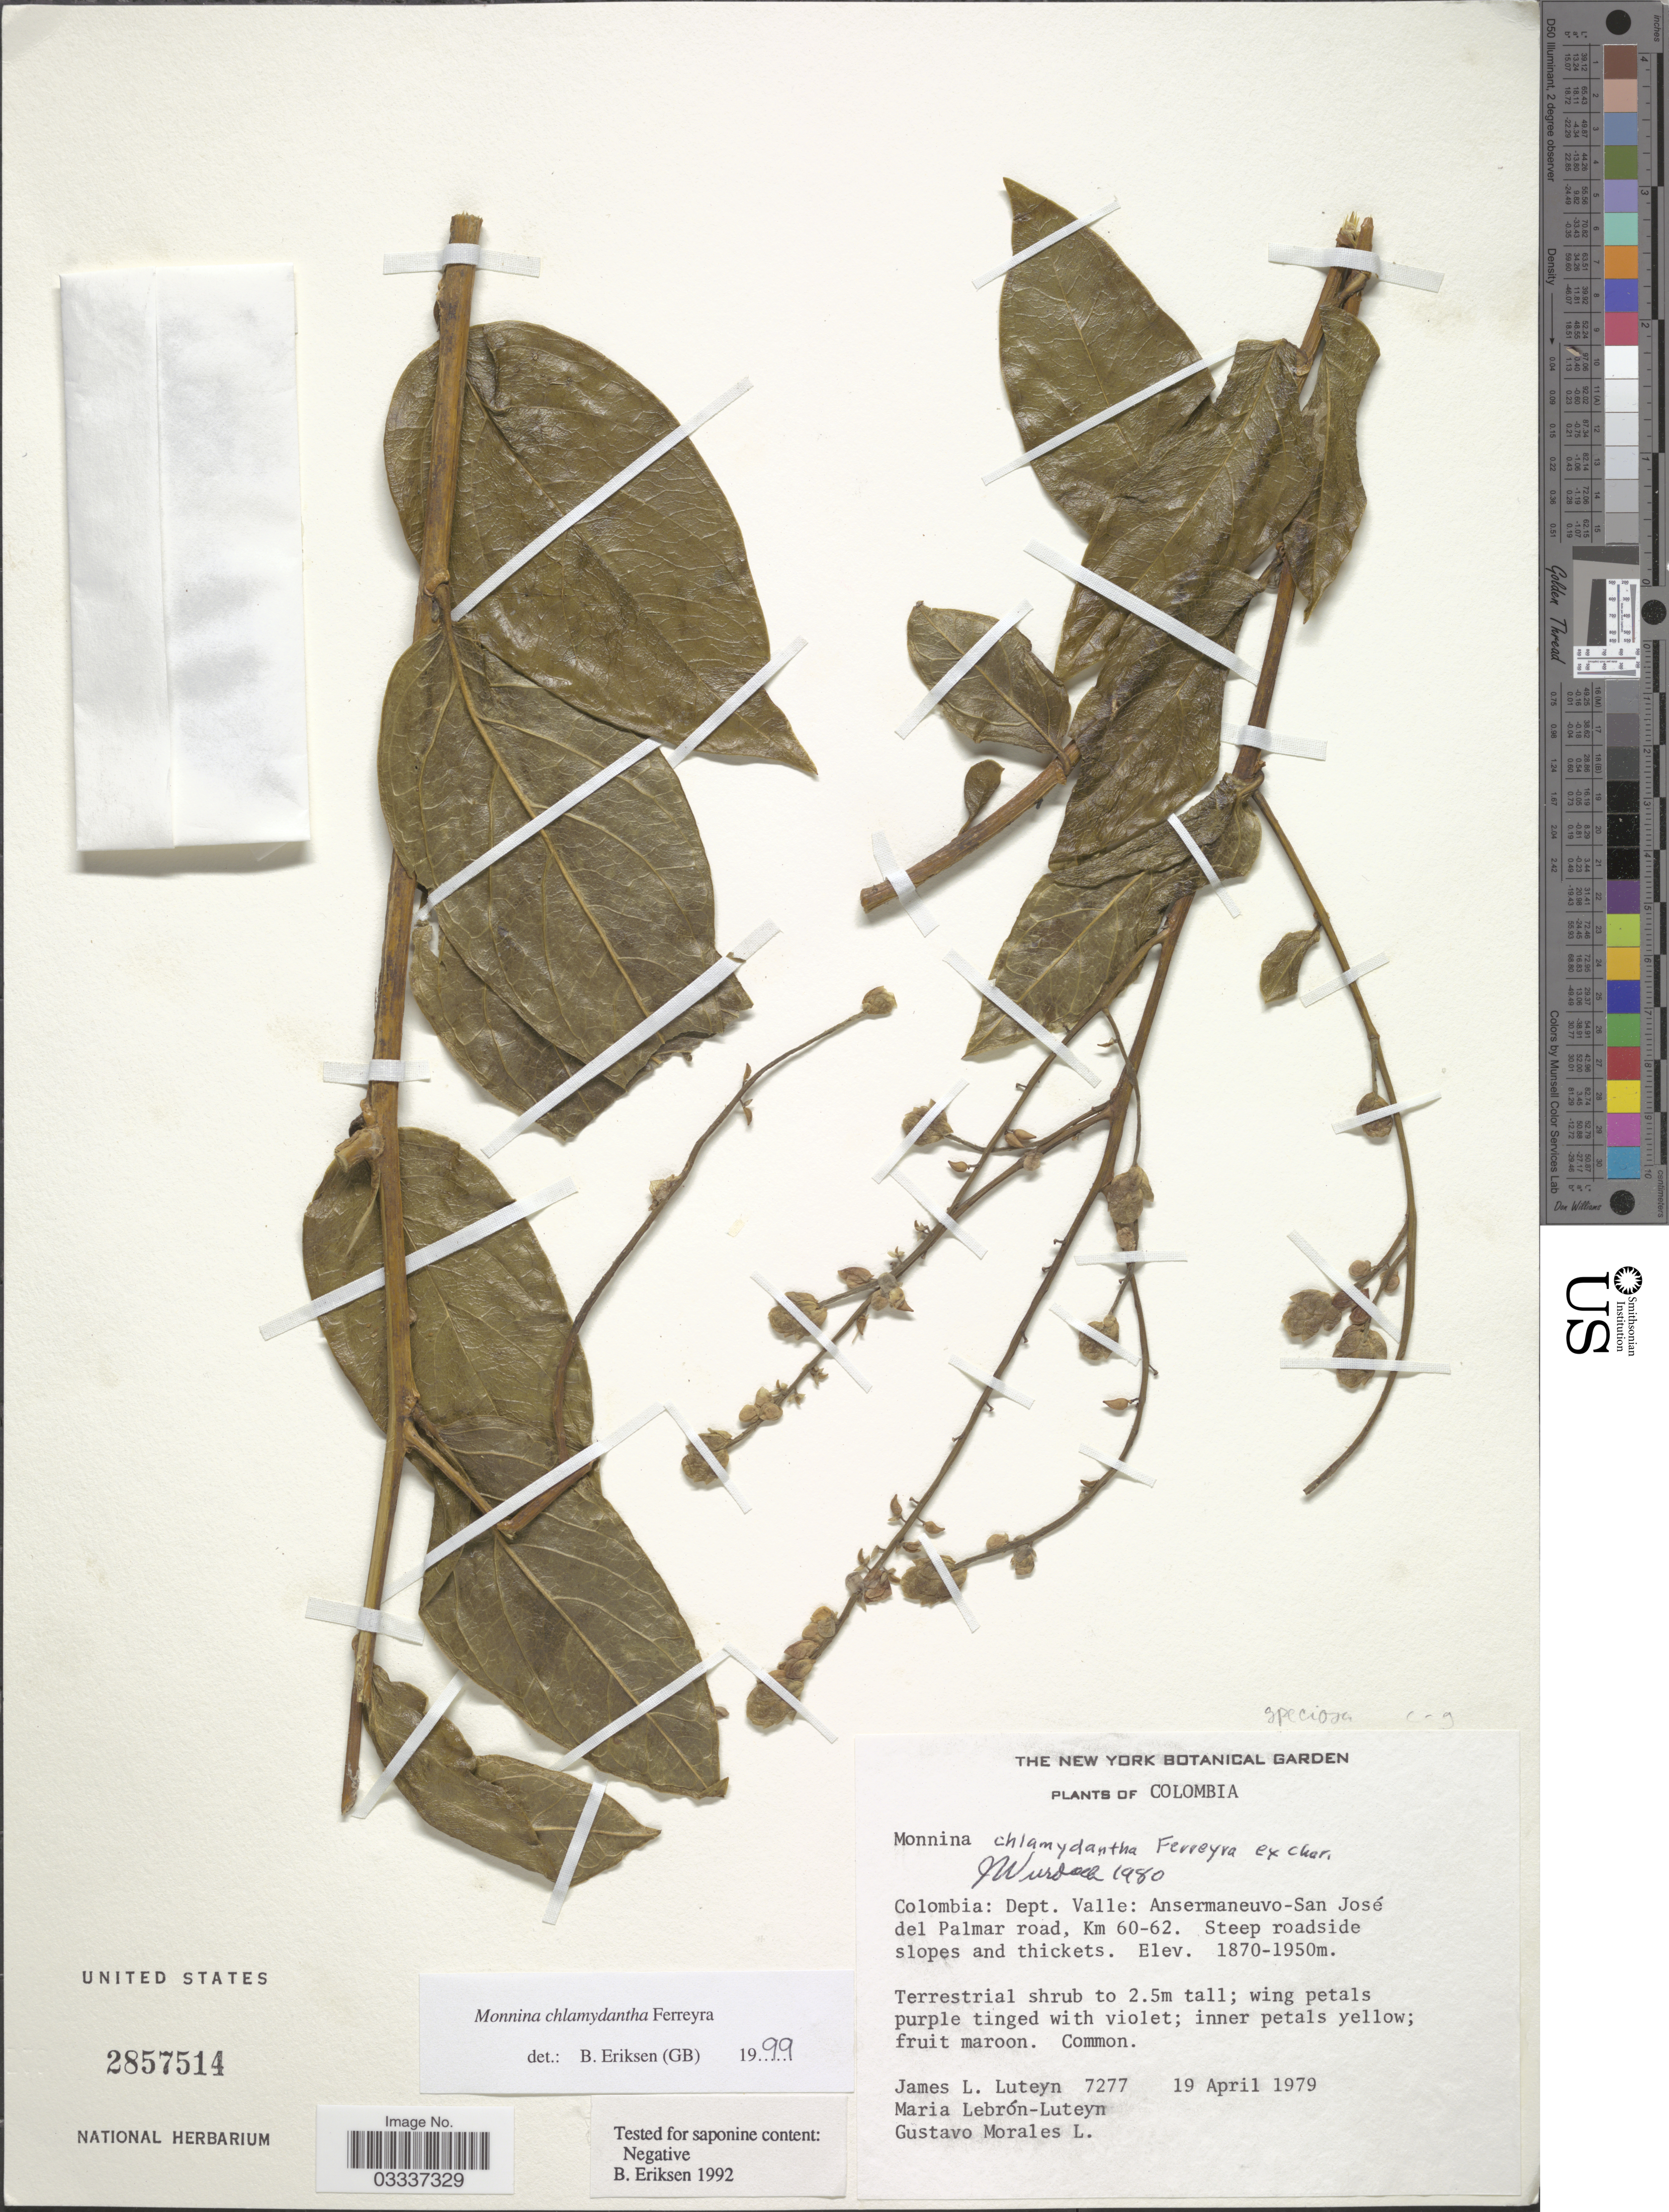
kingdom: Plantae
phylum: Tracheophyta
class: Magnoliopsida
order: Fabales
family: Polygalaceae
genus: Monnina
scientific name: Monnina chlamydantha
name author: Ferreyra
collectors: J. Luteyn, M. L. Lebrón-Luteyn & G. Morales L.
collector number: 7277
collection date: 1979-04-19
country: Colombia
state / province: Valle del Cauca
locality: Dept. Valle: Ansermaneuvo-San José del Palmar road, Km 60-62.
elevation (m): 1870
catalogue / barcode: US 2857514